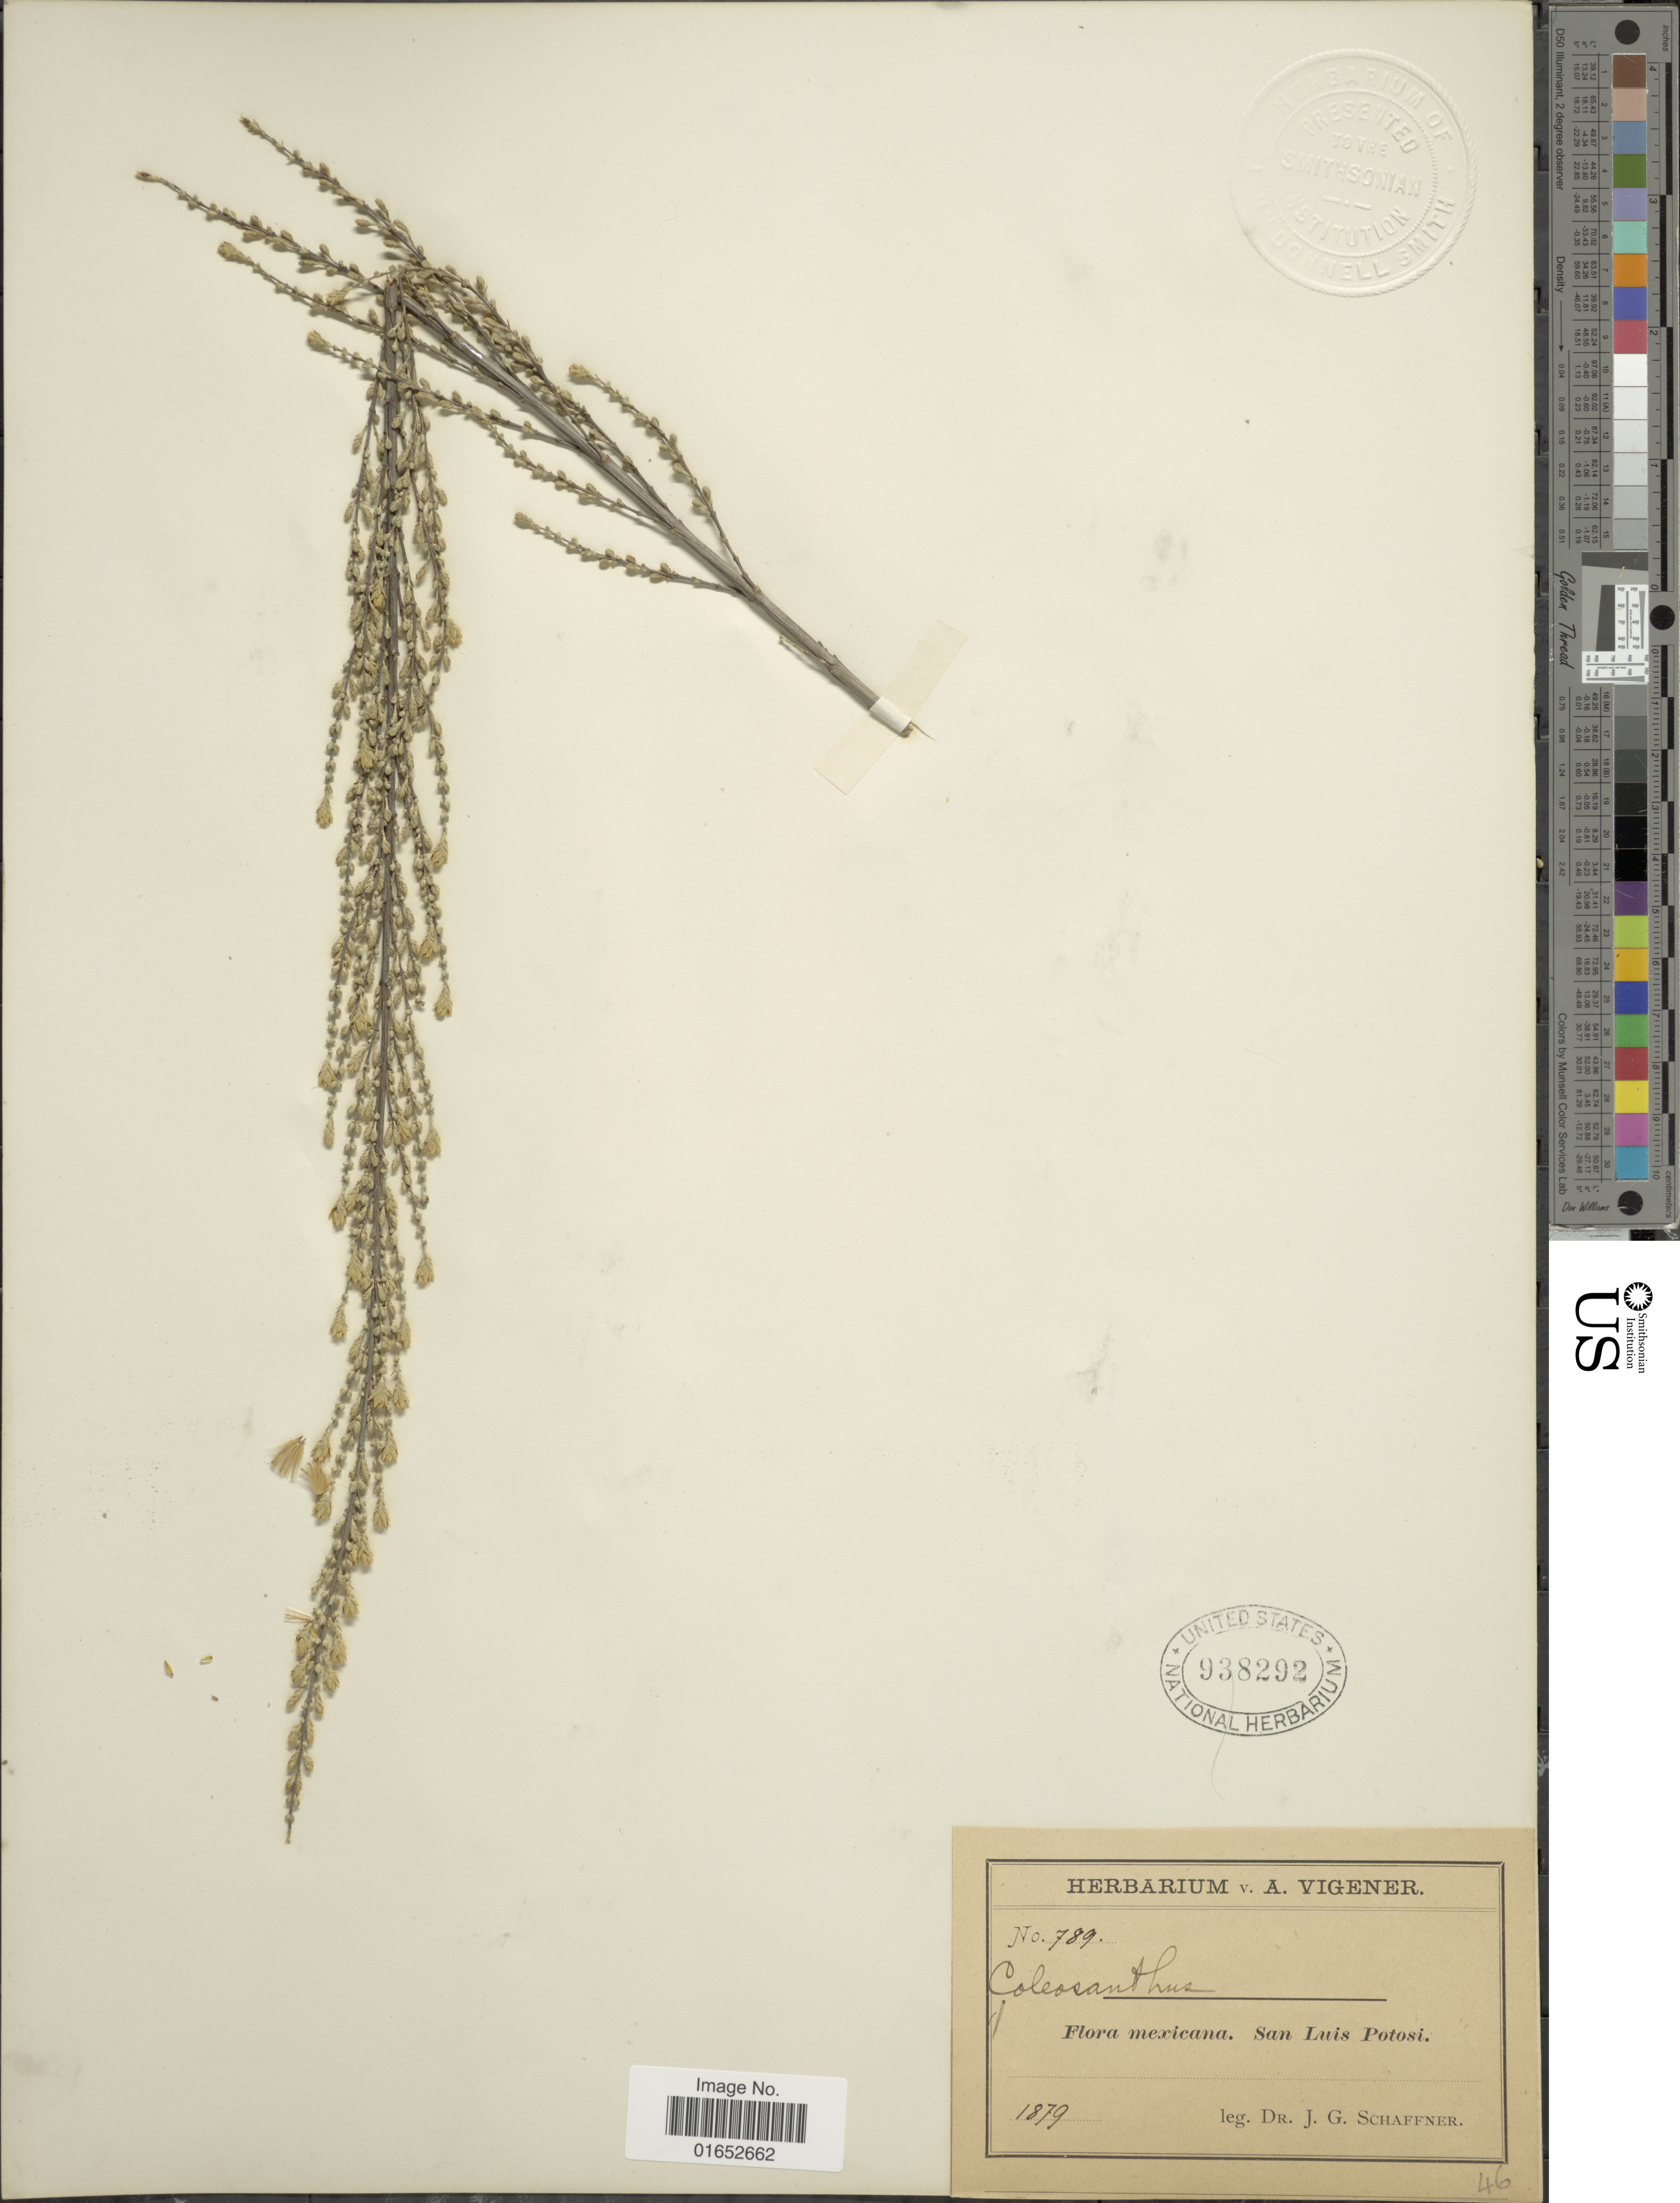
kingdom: Plantae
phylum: Tracheophyta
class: Magnoliopsida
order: Asterales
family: Asteraceae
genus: Asanthus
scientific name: Asanthus squamulosus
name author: (A. Gray) R.M. King & H. Rob.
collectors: J. G. Schaffner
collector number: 789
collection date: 1879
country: Mexico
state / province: San Luis Potosí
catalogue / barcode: US 938292